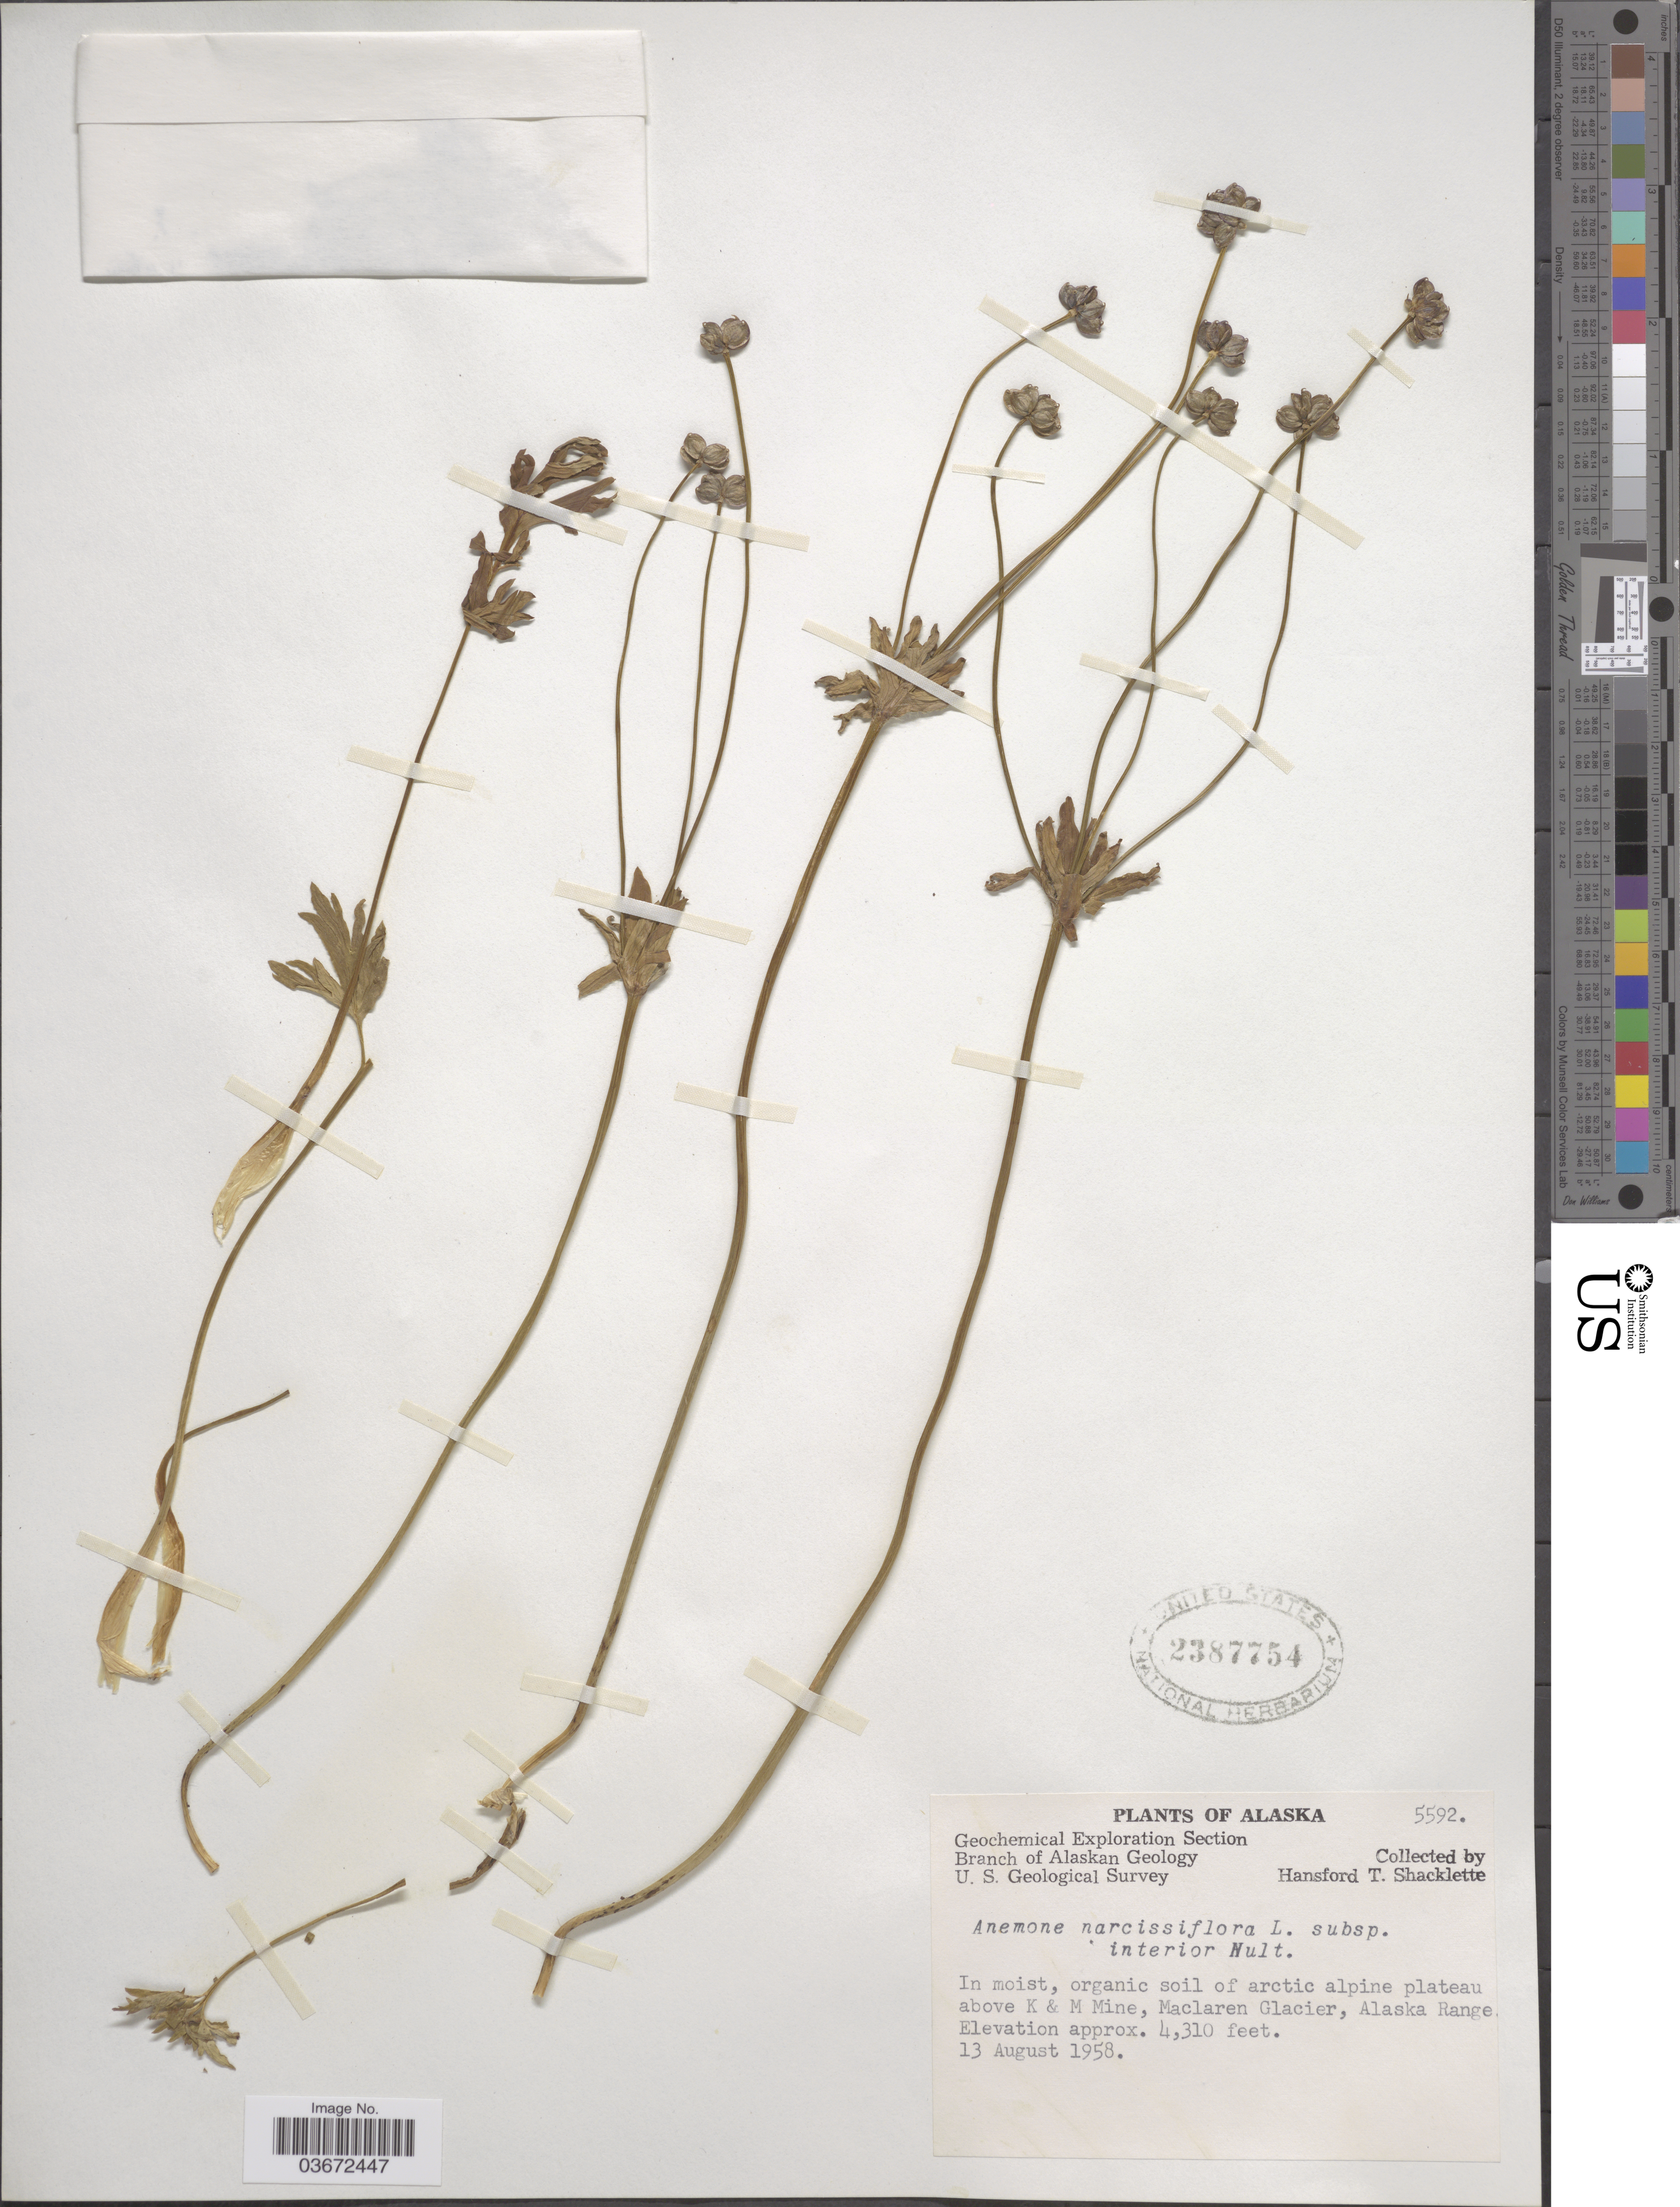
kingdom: Plantae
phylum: Tracheophyta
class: Magnoliopsida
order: Ranunculales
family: Ranunculaceae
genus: Anemone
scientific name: Anemone narcissiflora var. interior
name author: (Hultén) B. Boivin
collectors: H. Shacklette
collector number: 5592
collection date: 1958-08-13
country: United States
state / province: Alaska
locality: Above K & M Mine, Maclaren Glacier, Alaska Range.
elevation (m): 1314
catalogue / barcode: US 2387754